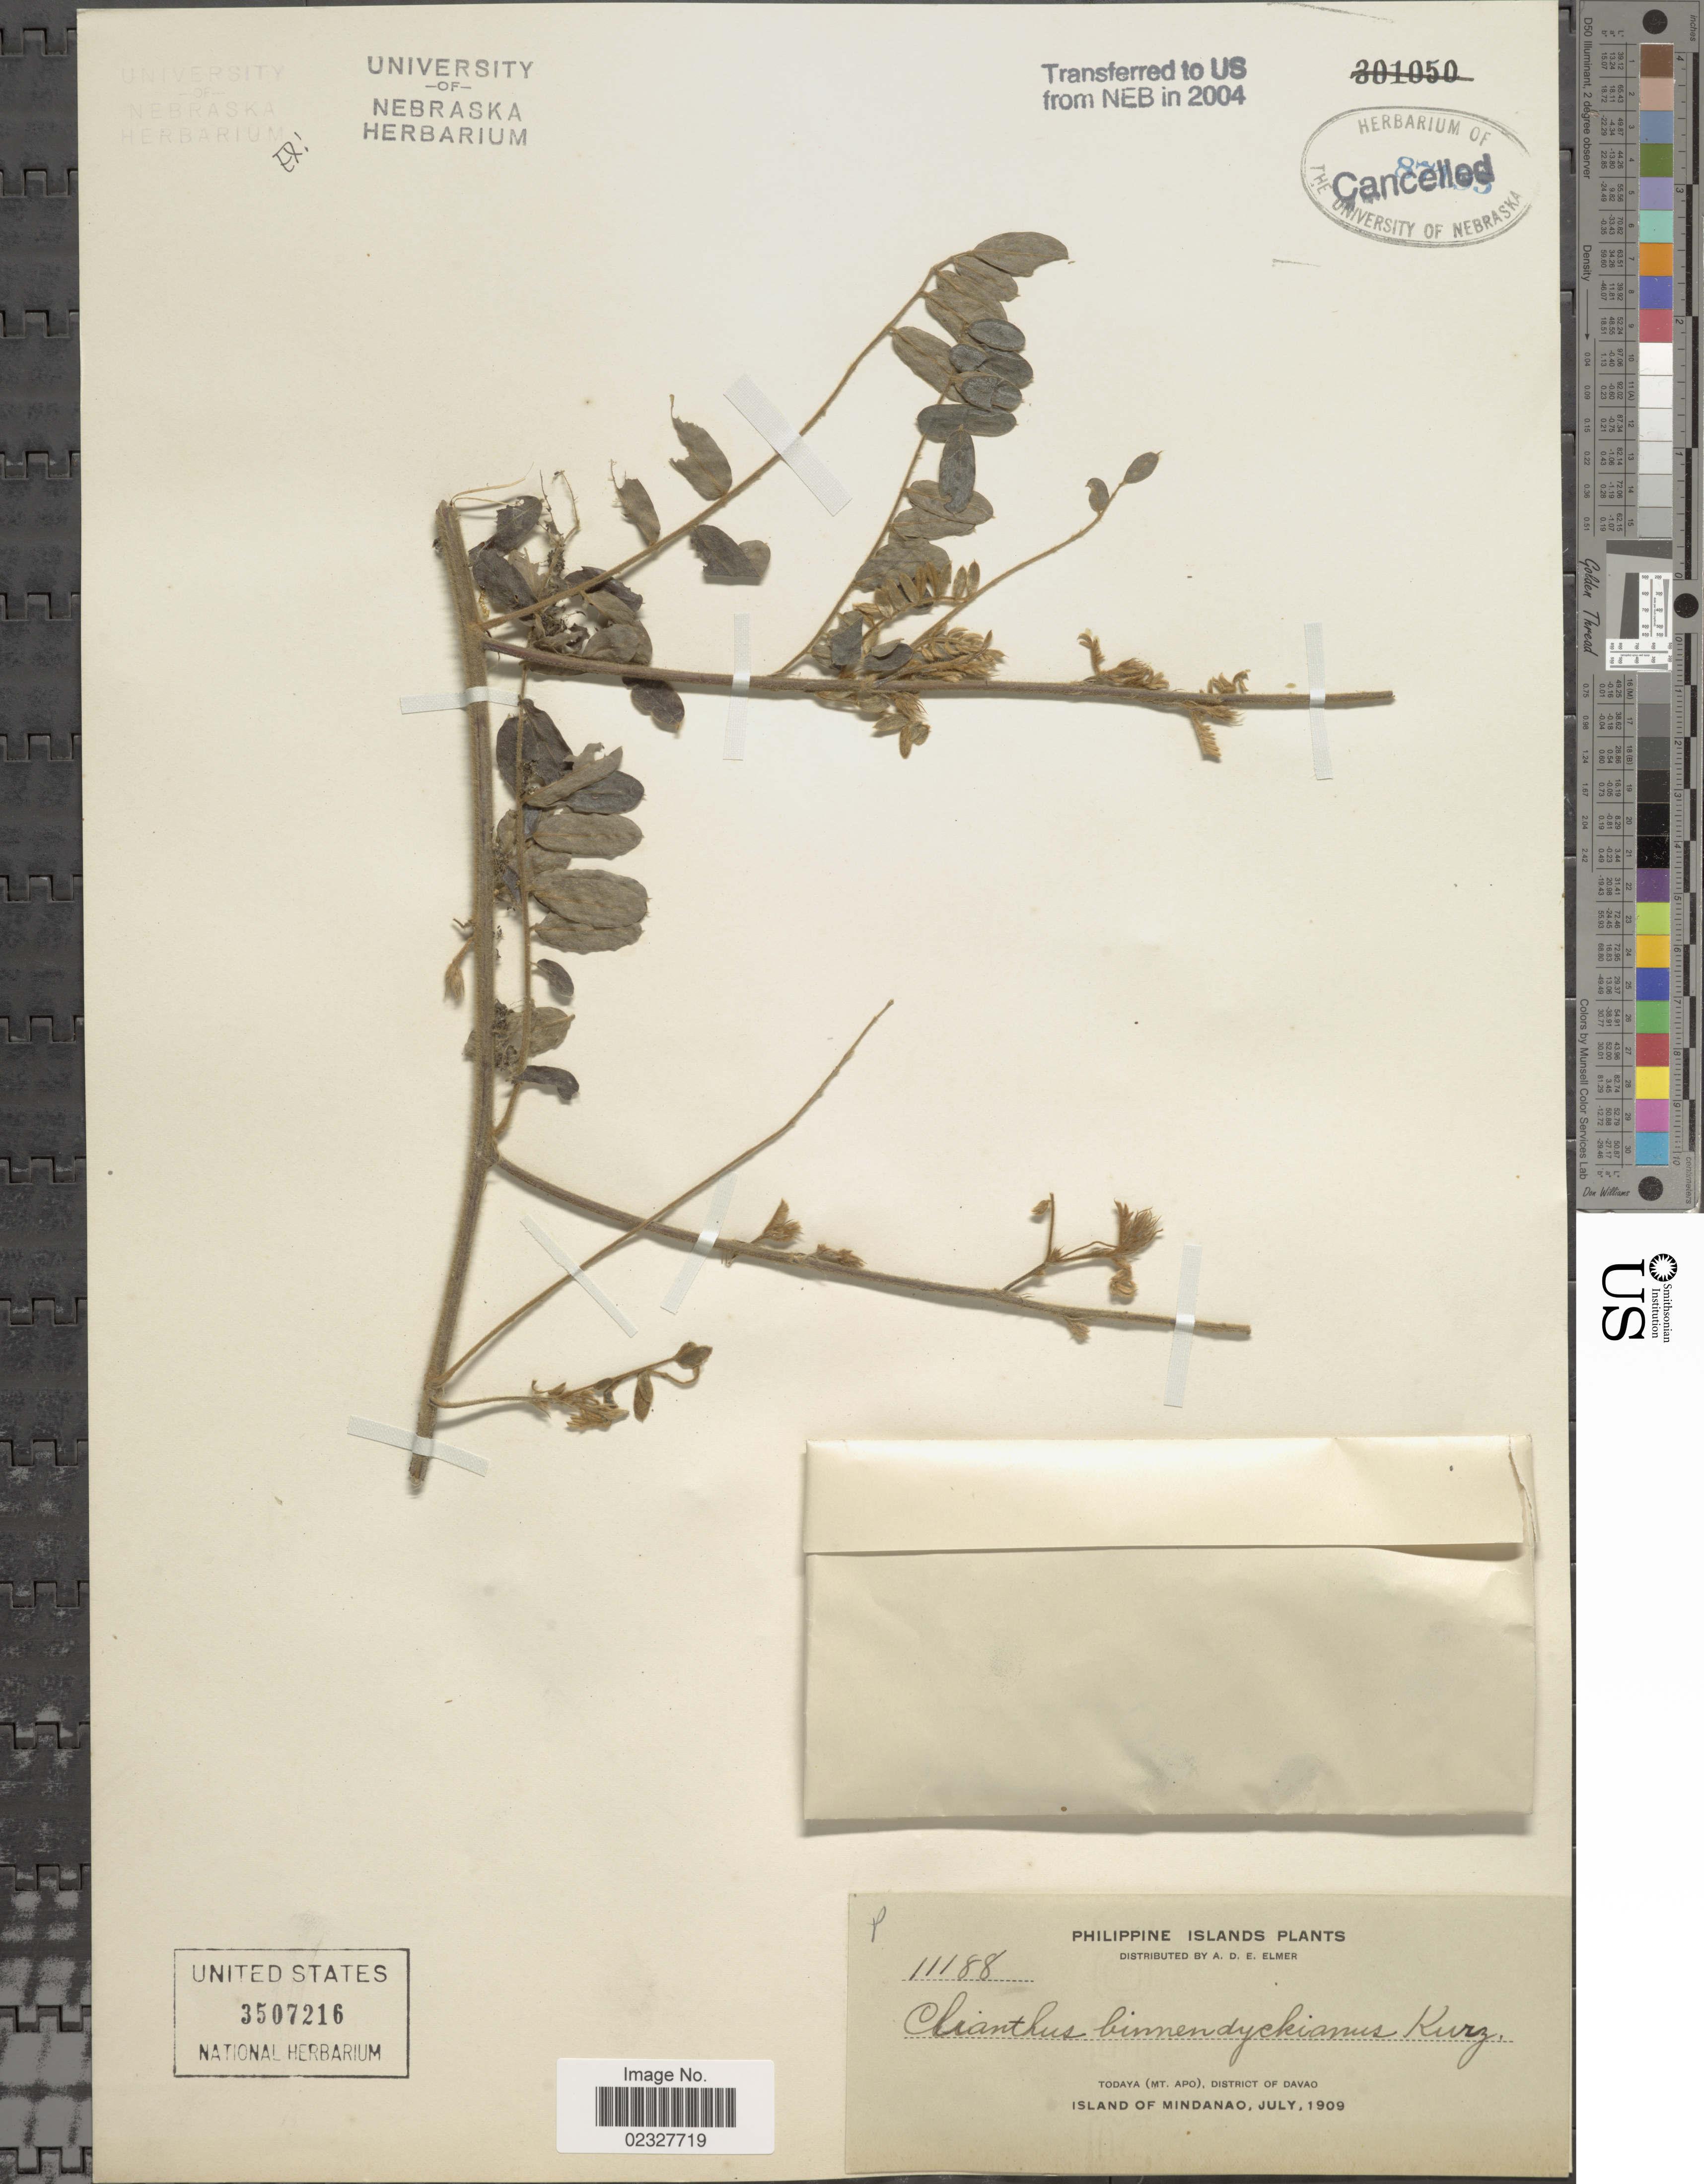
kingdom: Plantae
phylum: Tracheophyta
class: Magnoliopsida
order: Fabales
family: Fabaceae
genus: Clianthus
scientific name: Clianthus binnendyckianus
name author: Kurz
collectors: A. D. E. Elmer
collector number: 11188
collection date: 1909-07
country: Philippines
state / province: Davao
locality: Todaya (Mt. Apo) District of Davao. Island of Mindanao.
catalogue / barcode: US 3507216